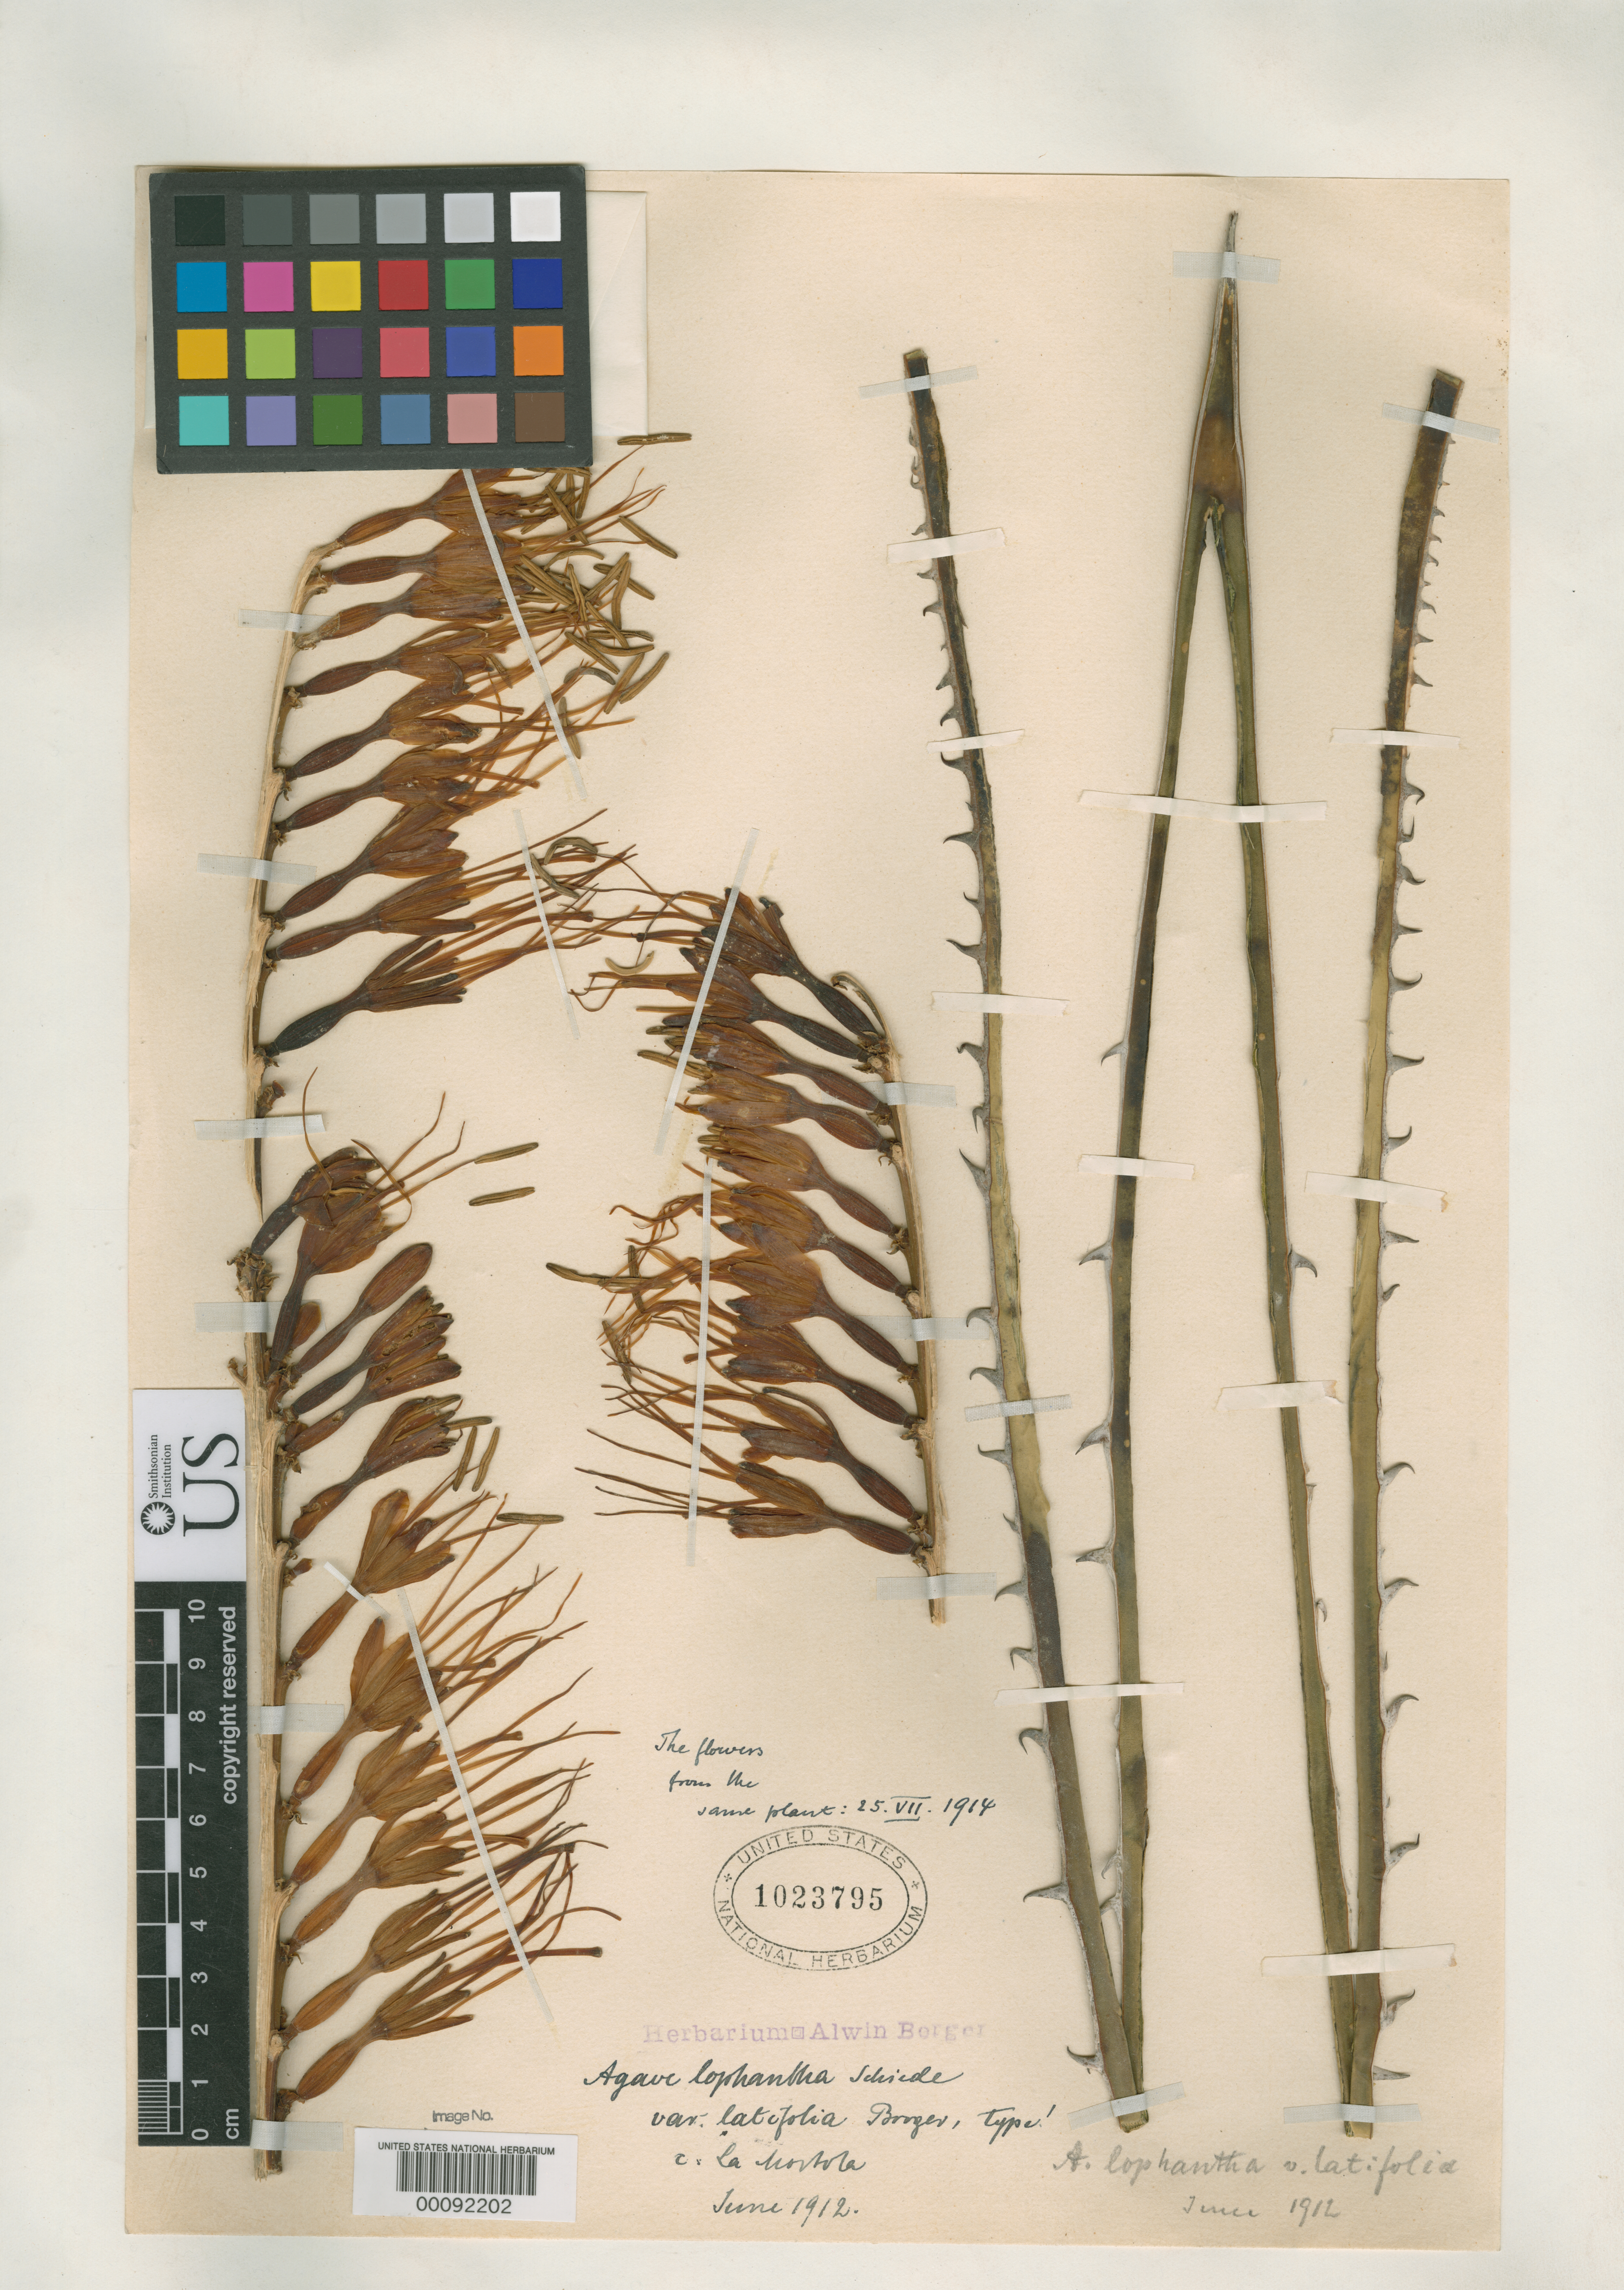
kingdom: Plantae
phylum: Tracheophyta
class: Liliopsida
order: Asparagales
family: Asparagaceae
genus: Agave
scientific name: Agave lophantha var. latifolia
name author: A. Berger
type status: Type Collection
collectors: A. Berger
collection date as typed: Jun 1912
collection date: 1912-06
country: Mexico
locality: Cultivated at La Mortola, Italy.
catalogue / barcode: US 1023795